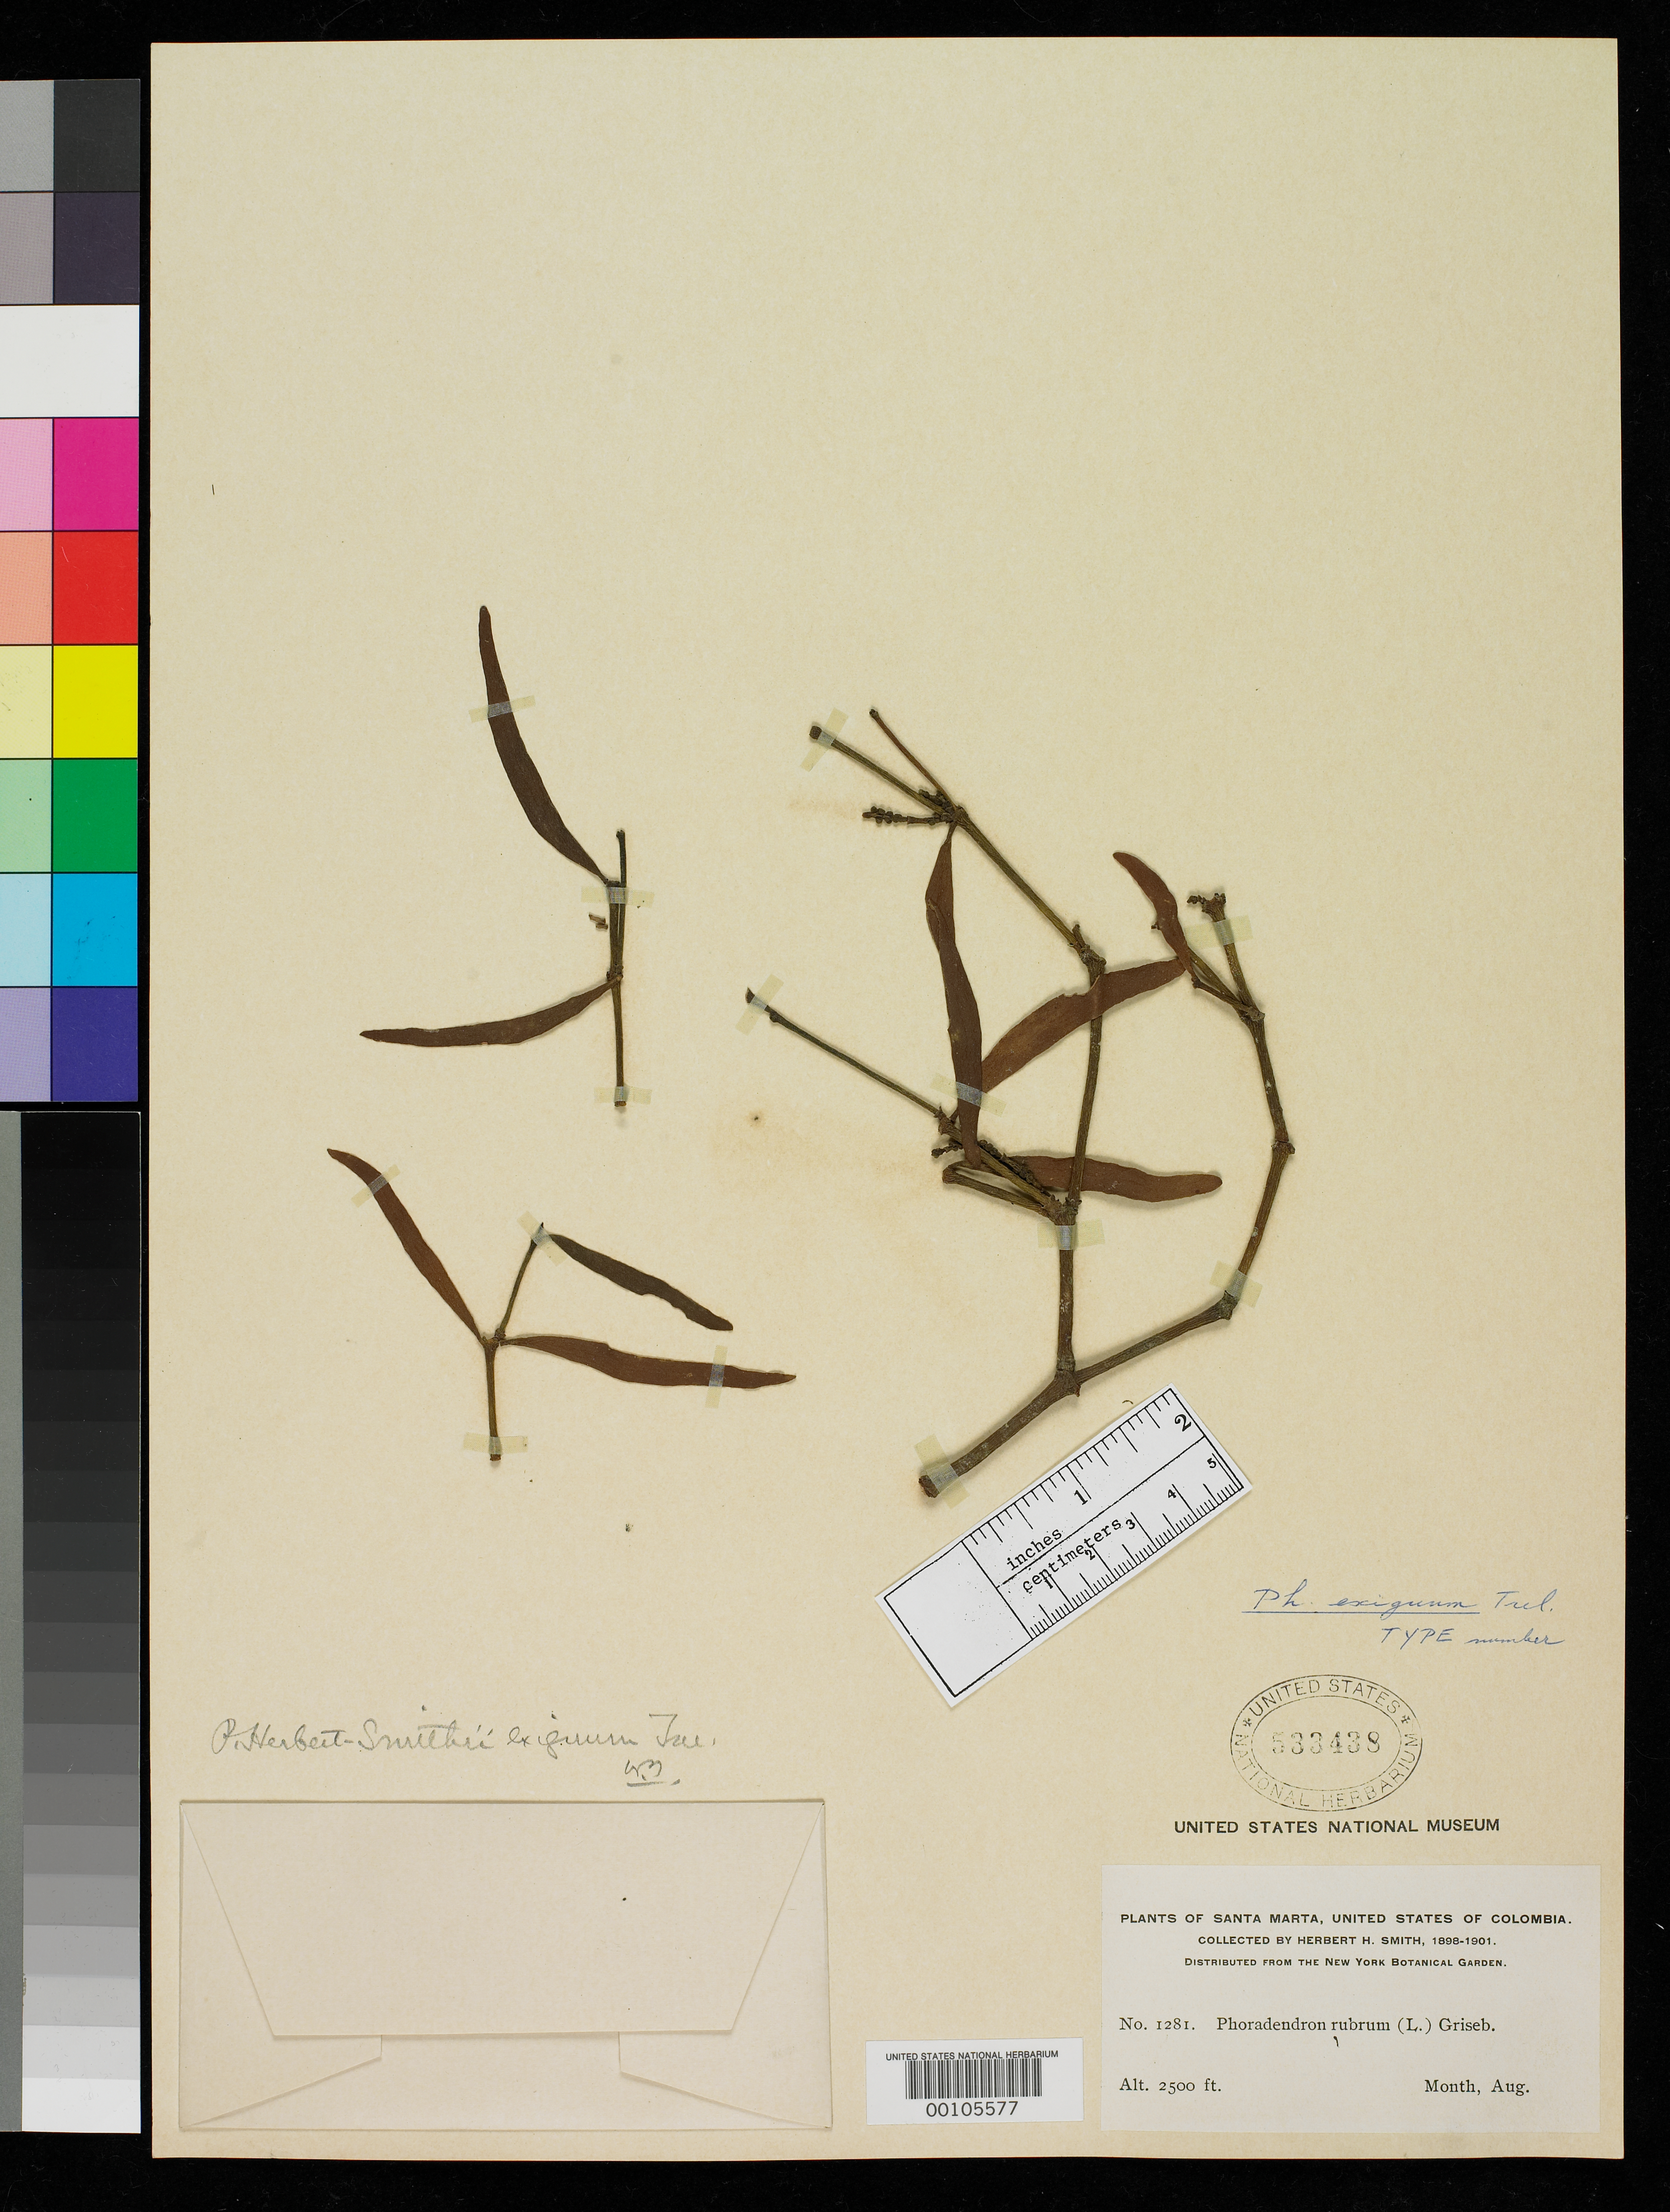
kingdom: Plantae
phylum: Tracheophyta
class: Magnoliopsida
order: Santalales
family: Viscaceae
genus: Phoradendron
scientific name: Phoradendron exiguum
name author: Trel.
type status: Isotype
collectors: Herbert H. Smith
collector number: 1281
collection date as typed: Aug 1898 to -- Aug 1901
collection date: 1898-08/1901-08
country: Colombia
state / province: Magdalena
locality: Santa Marta, near Bonda.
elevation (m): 762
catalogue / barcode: US 533438